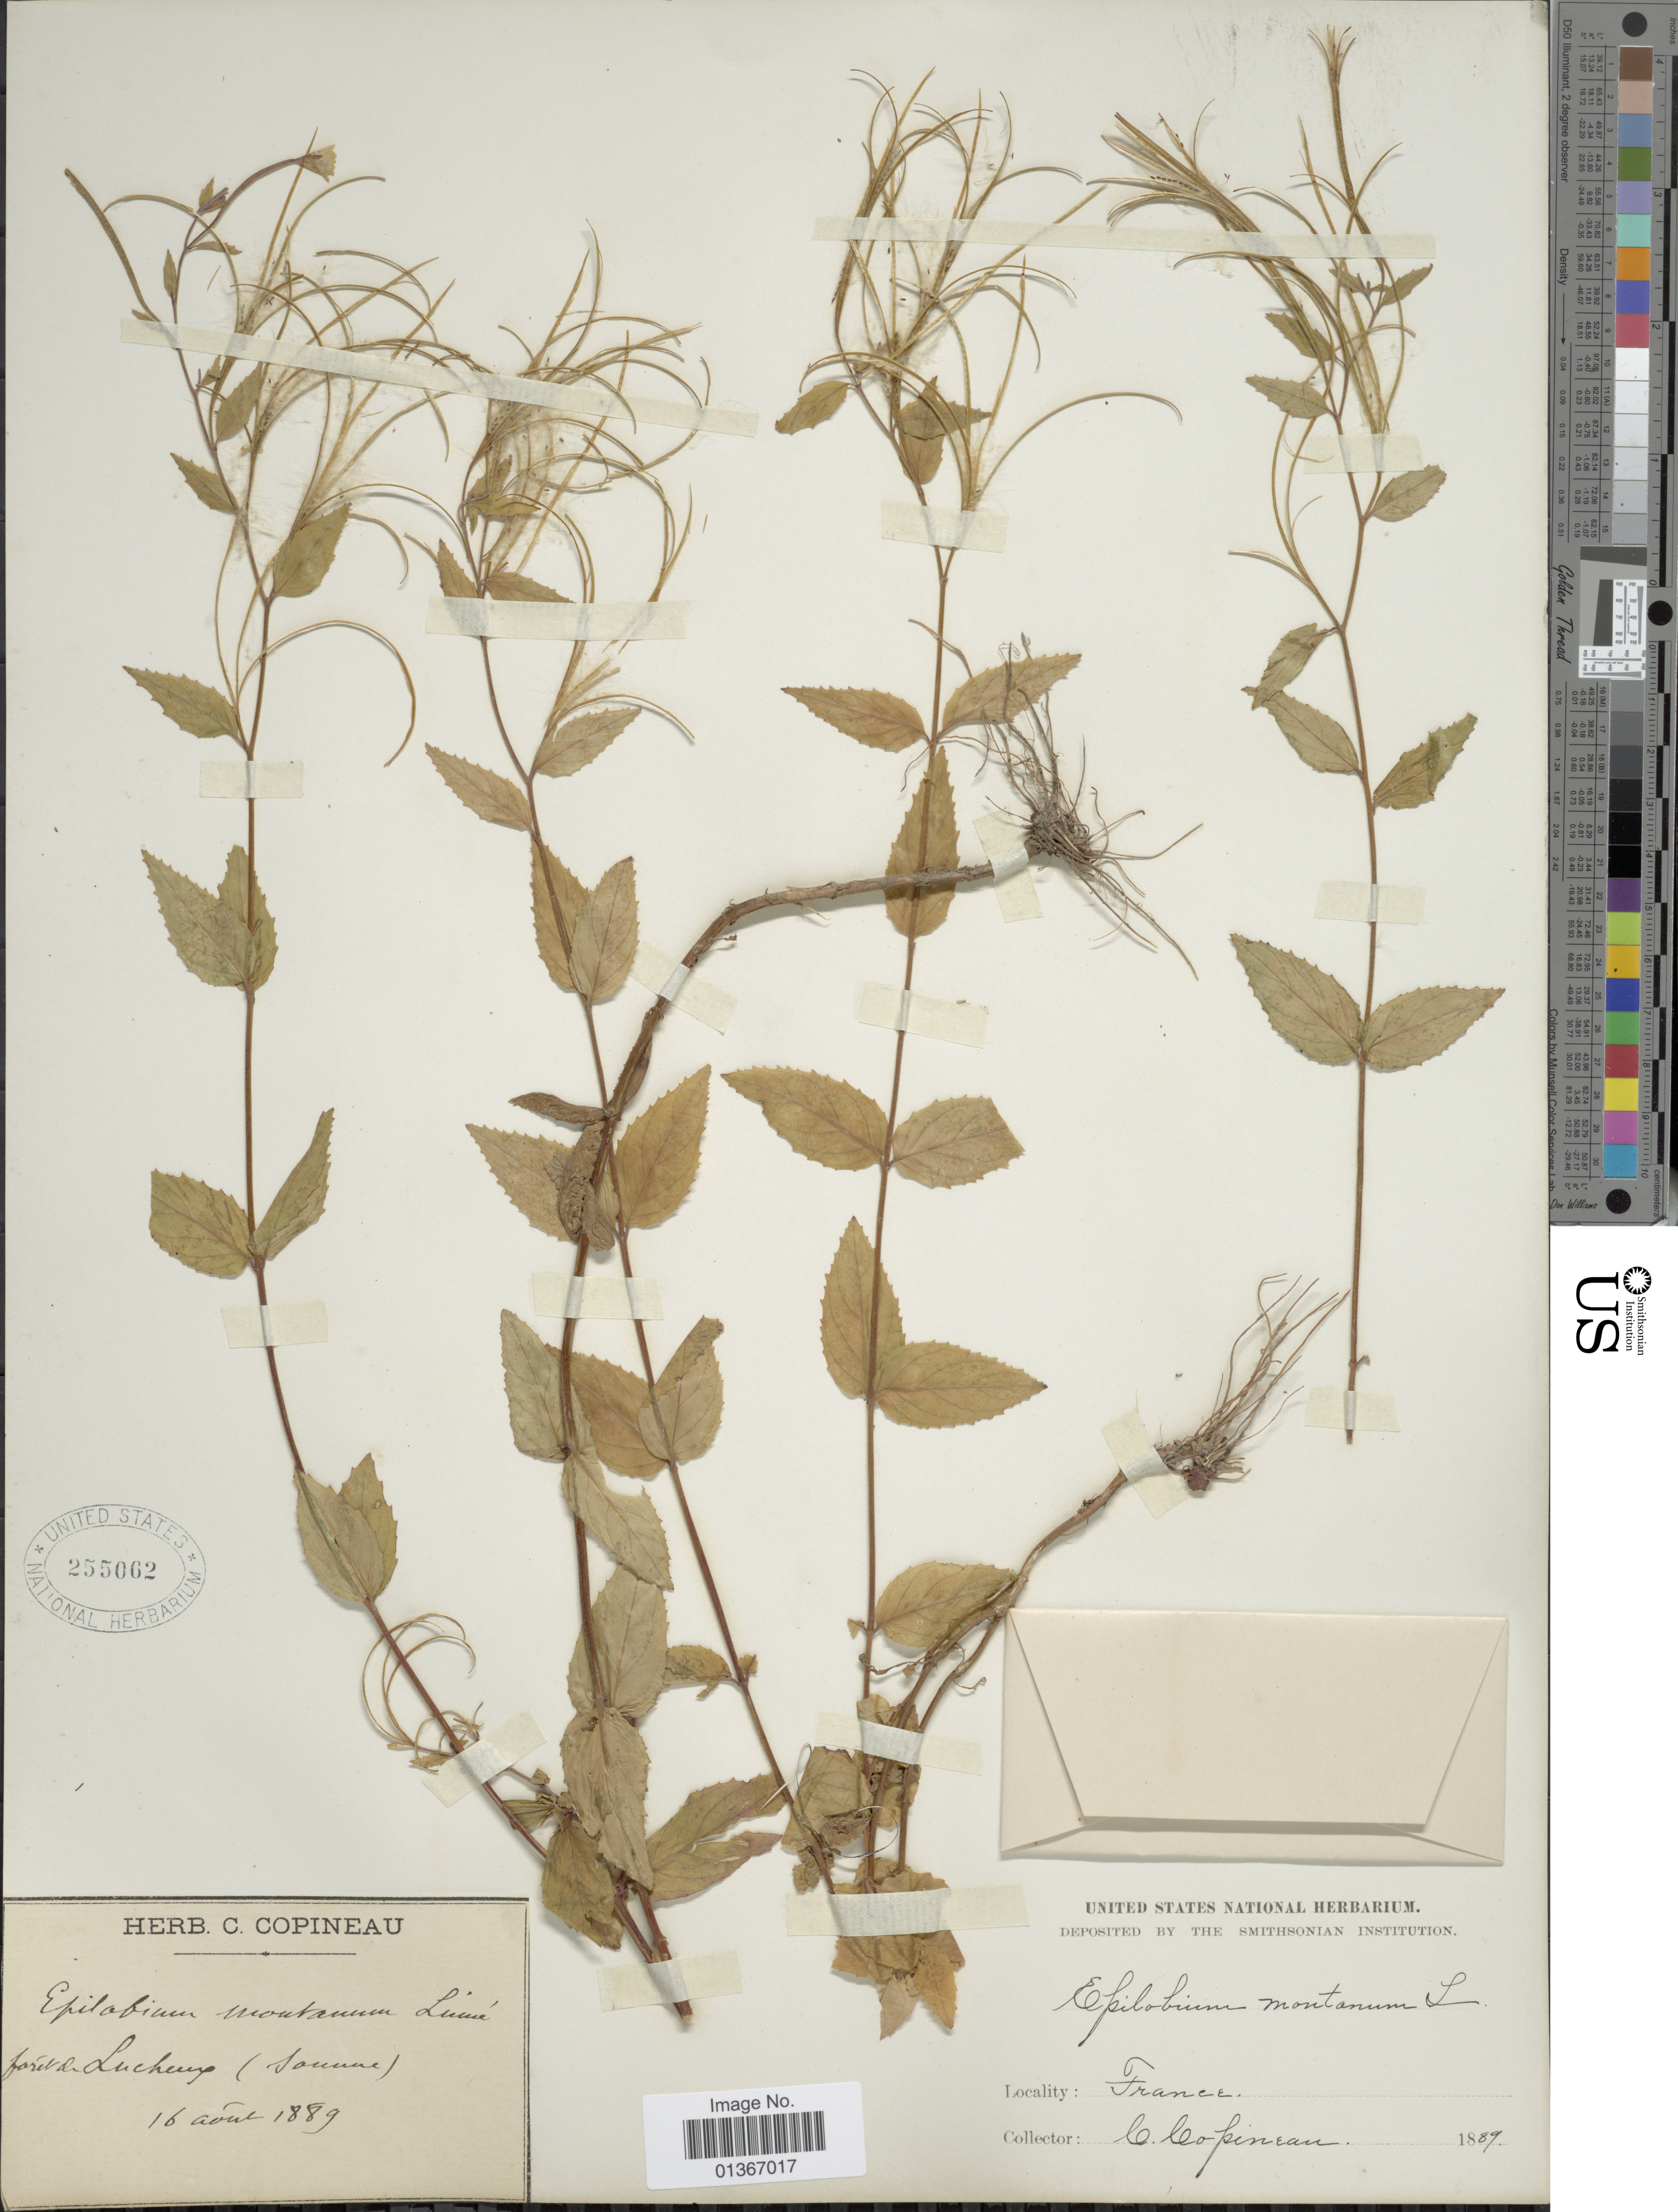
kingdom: Plantae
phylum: Tracheophyta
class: Magnoliopsida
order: Myrtales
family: Onagraceae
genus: Epilobium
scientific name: Epilobium montanum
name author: L.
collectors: C. Copineau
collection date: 1889-08-16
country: France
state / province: Hauts-de-France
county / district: Somme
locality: Forêt du Lucheux (Somme)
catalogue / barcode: US 255062